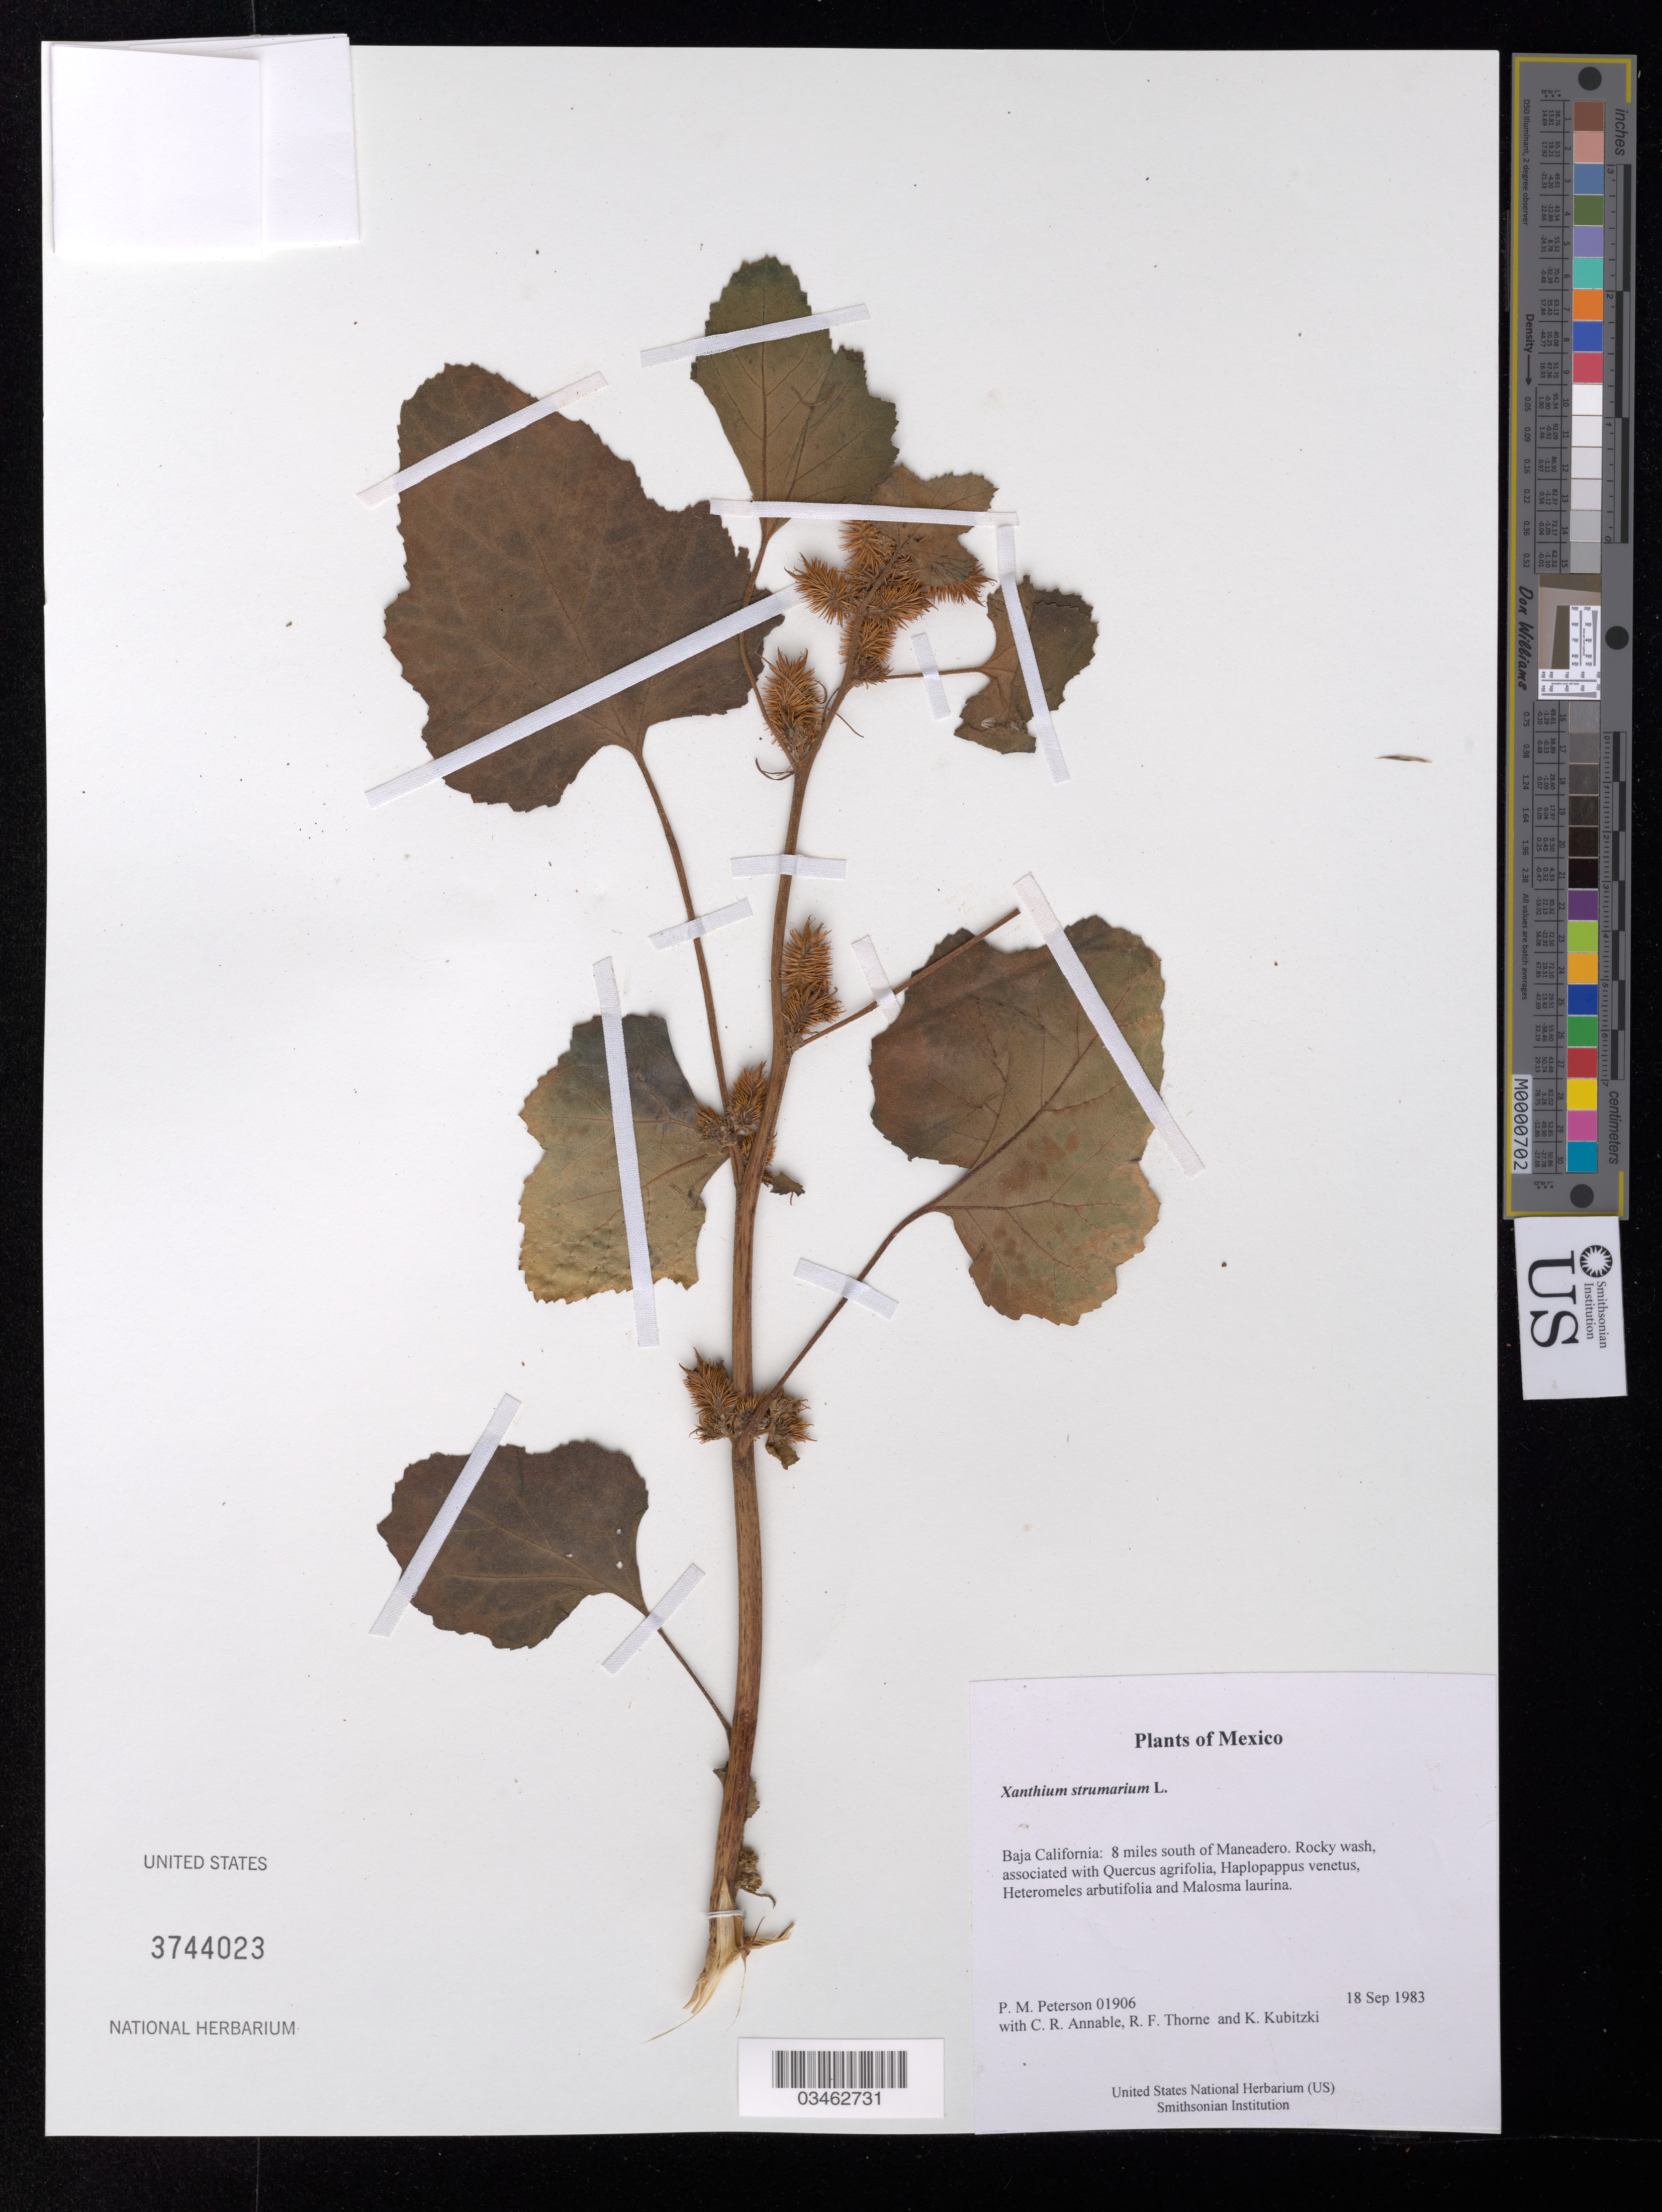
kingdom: Plantae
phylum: Tracheophyta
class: Magnoliopsida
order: Asterales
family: Asteraceae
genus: Xanthium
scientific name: Xanthium strumarium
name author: L.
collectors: P. M. Peterson, C. R. Annable, R. F. Thorne & K. Kubitzki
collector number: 01906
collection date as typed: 18 Sep 1983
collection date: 1983-09-18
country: Mexico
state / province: Baja California Norte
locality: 8 miles south of Maneadero.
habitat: Rocky wash, associated with Quercus agrifolia, Haplopappus venetus, Heteromeles arbutifolia and Malosma laurina.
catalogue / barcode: US 3744023